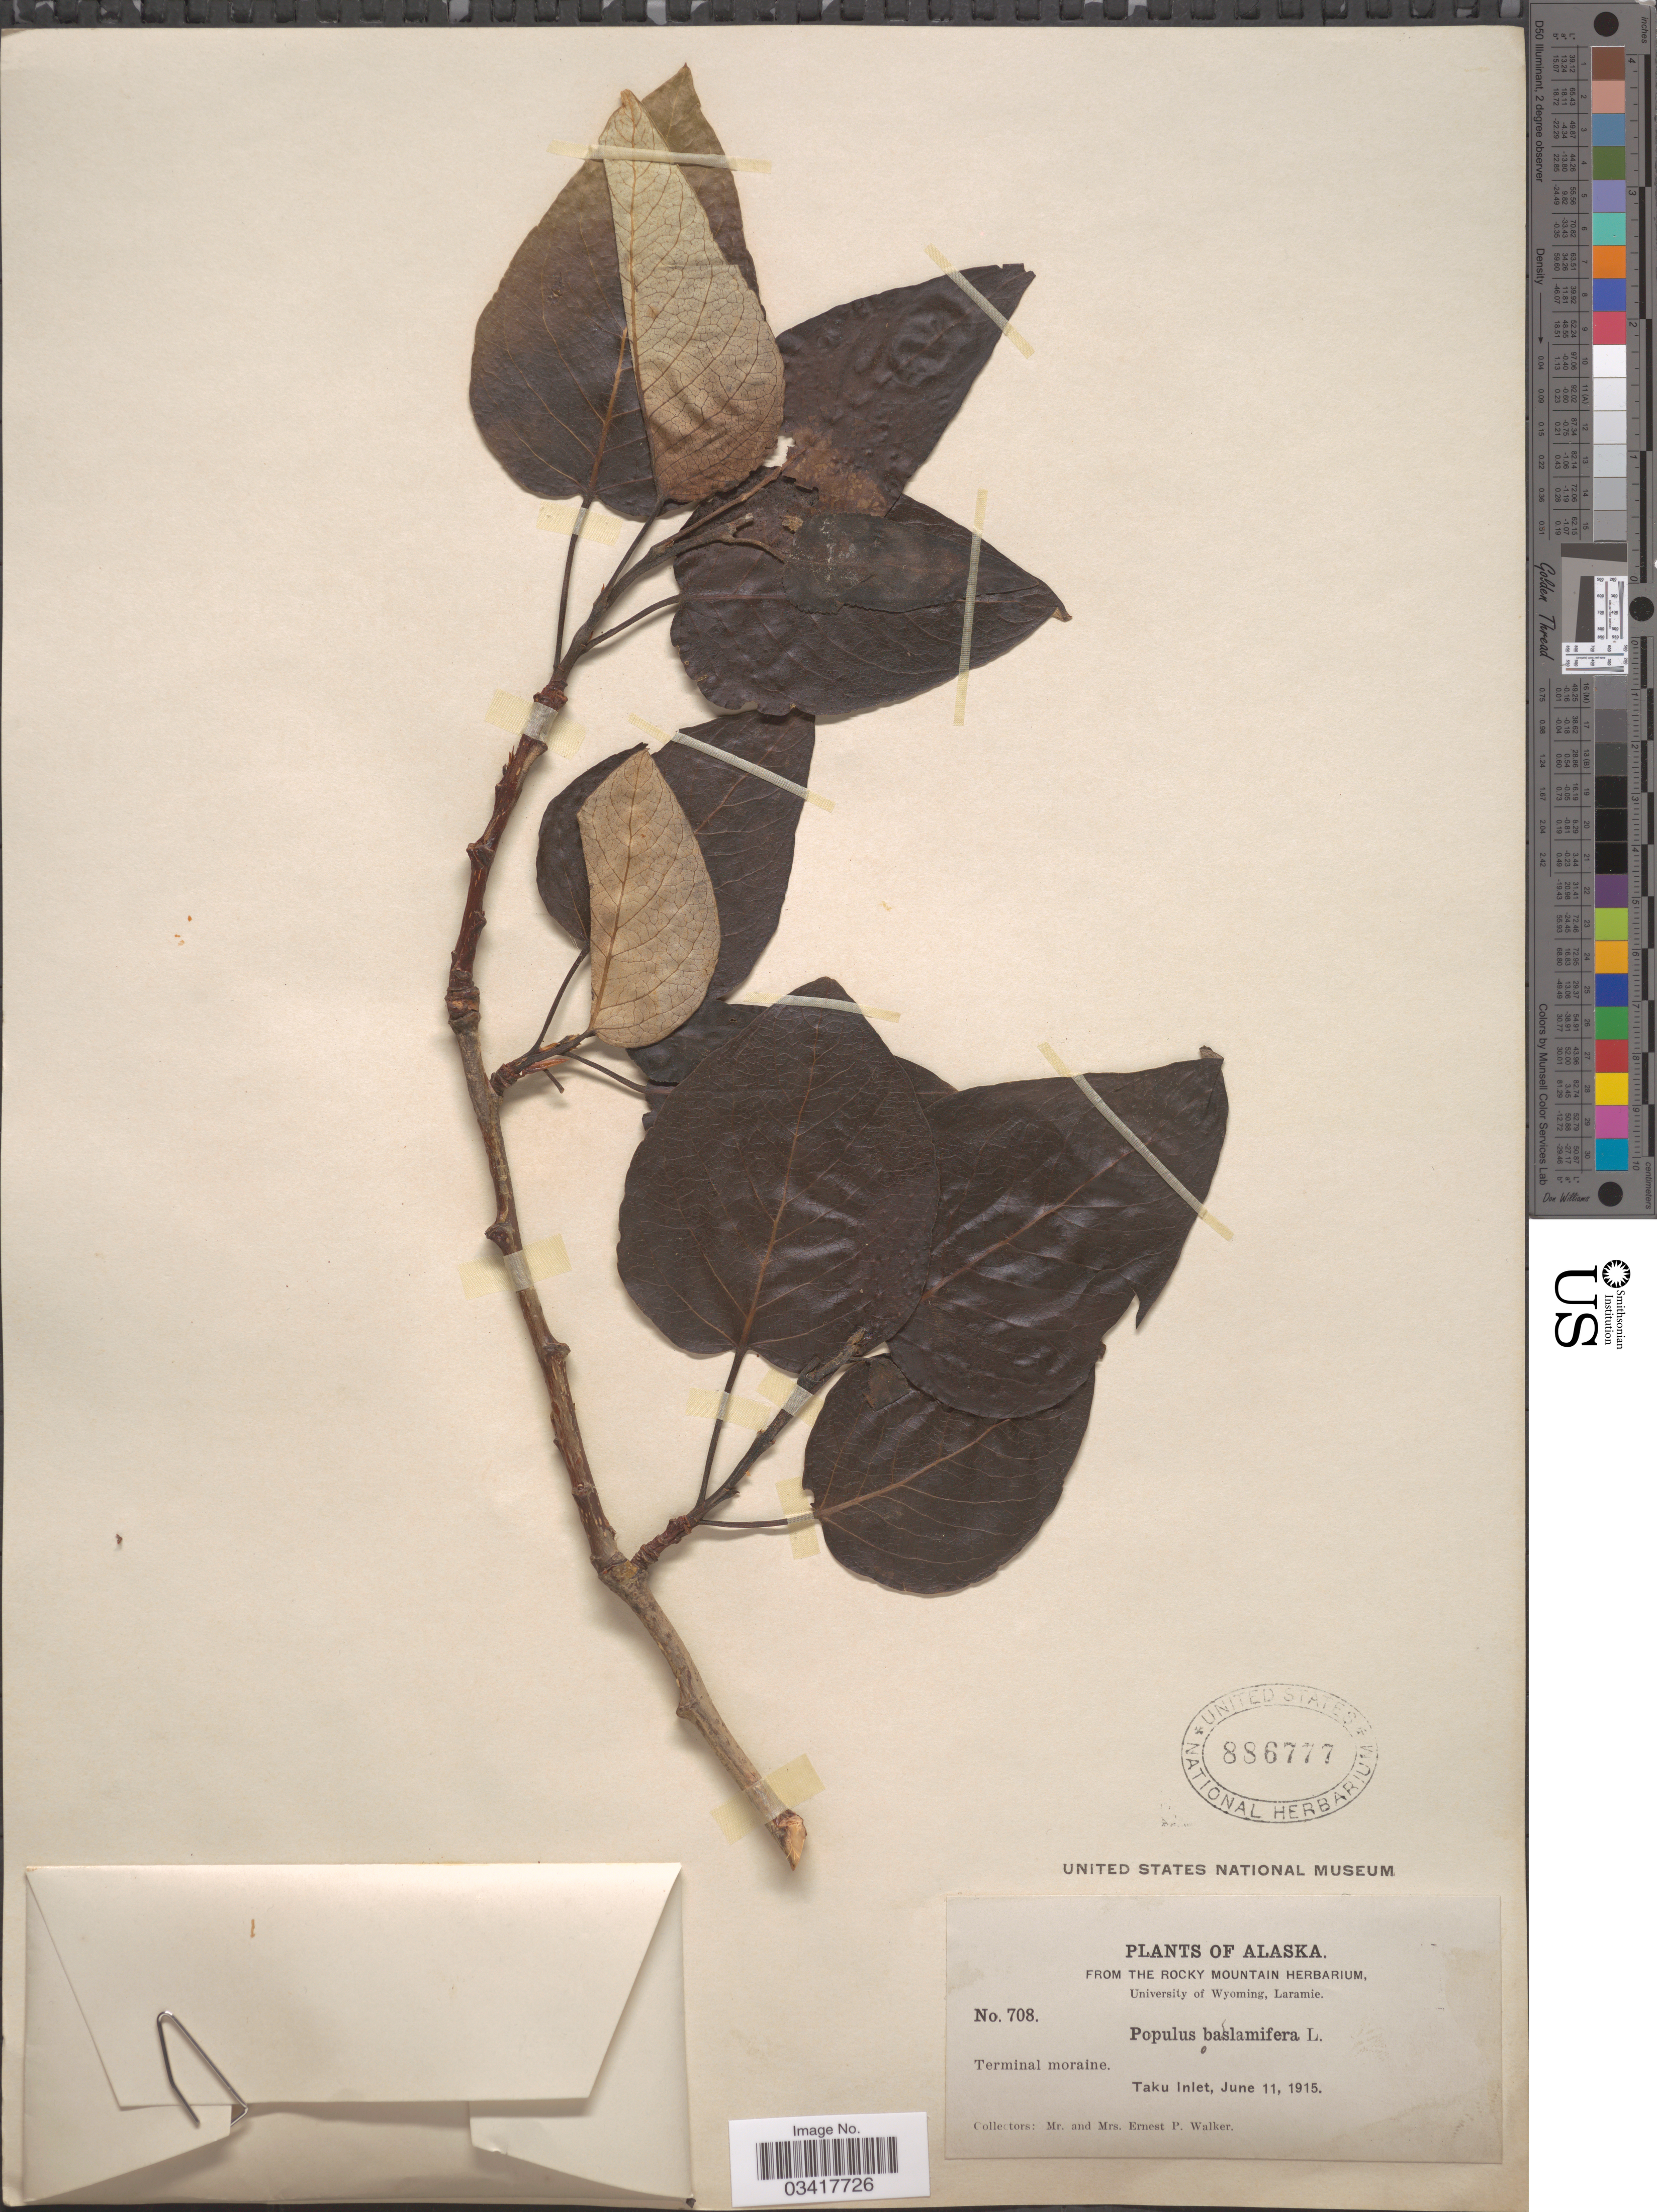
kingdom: Plantae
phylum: Tracheophyta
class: Magnoliopsida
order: Malpighiales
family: Salicaceae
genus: Populus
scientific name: Populus balsamifera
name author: L.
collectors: E. P. Walker & E. Walker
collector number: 708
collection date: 1915-06-11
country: United States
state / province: Alaska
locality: Taku Inlet.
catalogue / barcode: US 886777